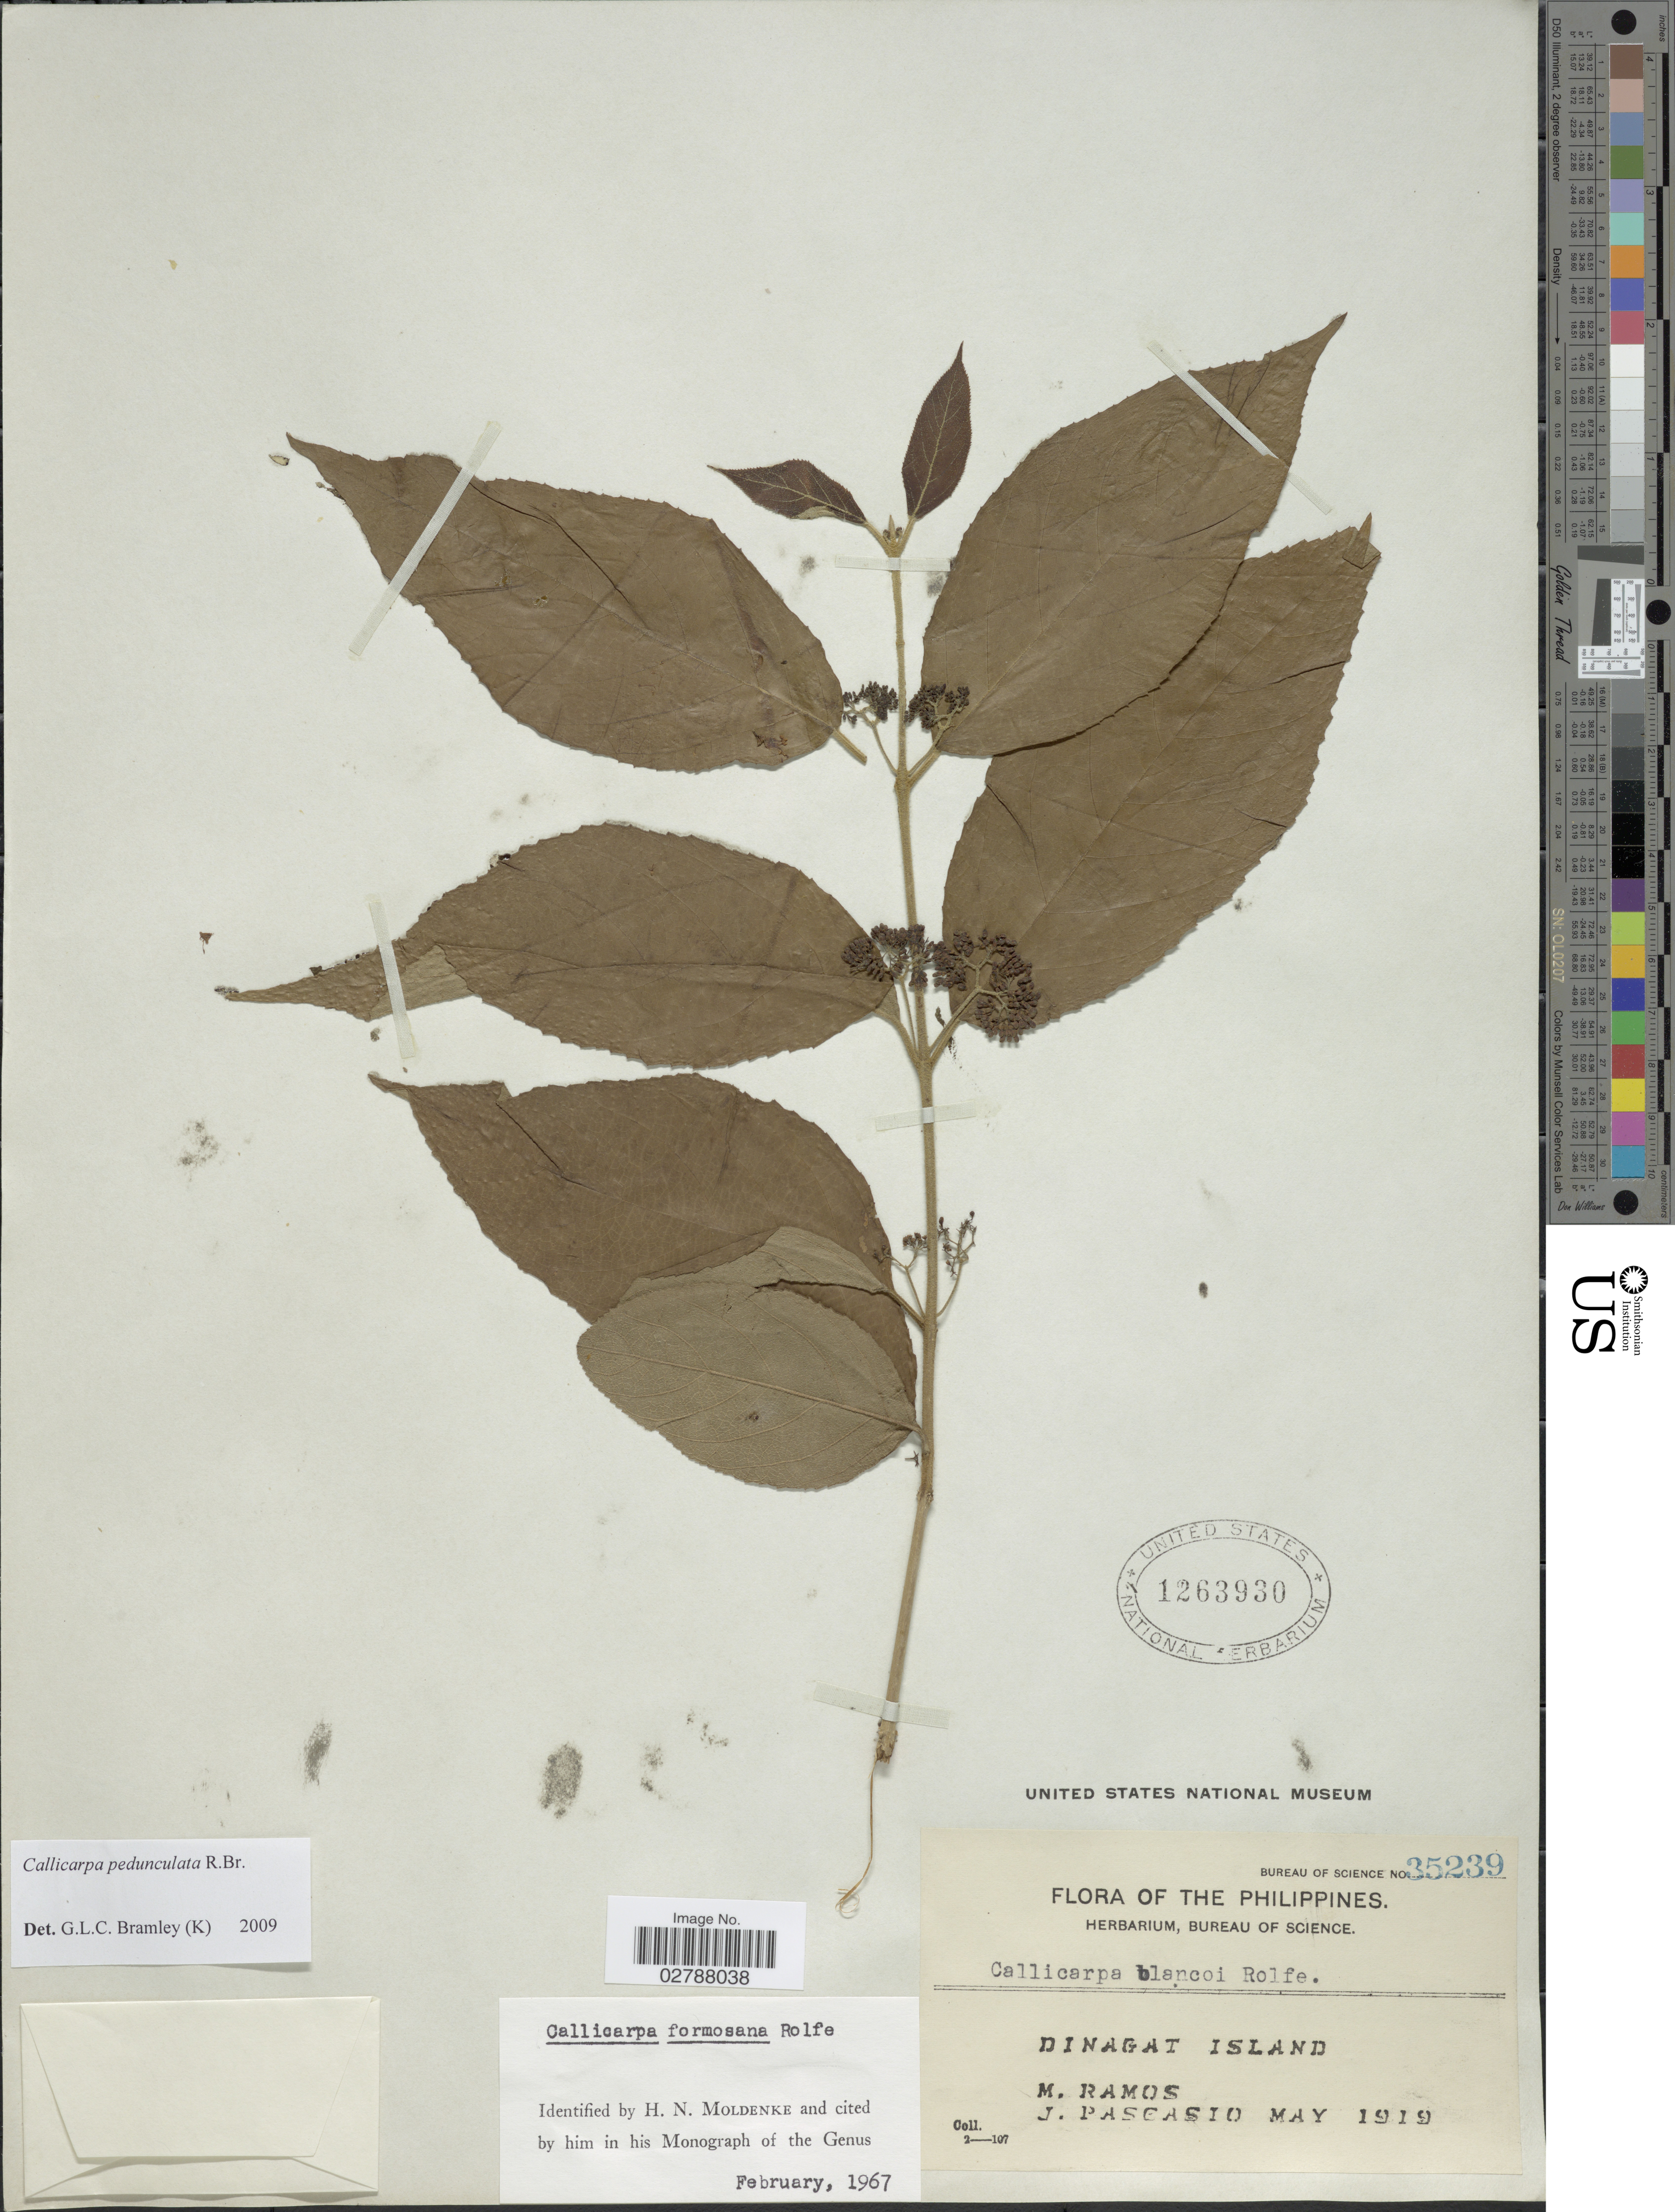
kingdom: Plantae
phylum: Tracheophyta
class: Magnoliopsida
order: Lamiales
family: Lamiaceae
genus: Callicarpa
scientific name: Callicarpa pedunculata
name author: R. Br.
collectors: M. Ramos & J. Pascasio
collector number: Bureau of Science35239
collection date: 1919-05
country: Philippines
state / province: Caraga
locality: Dinagat Island.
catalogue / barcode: US 1263930